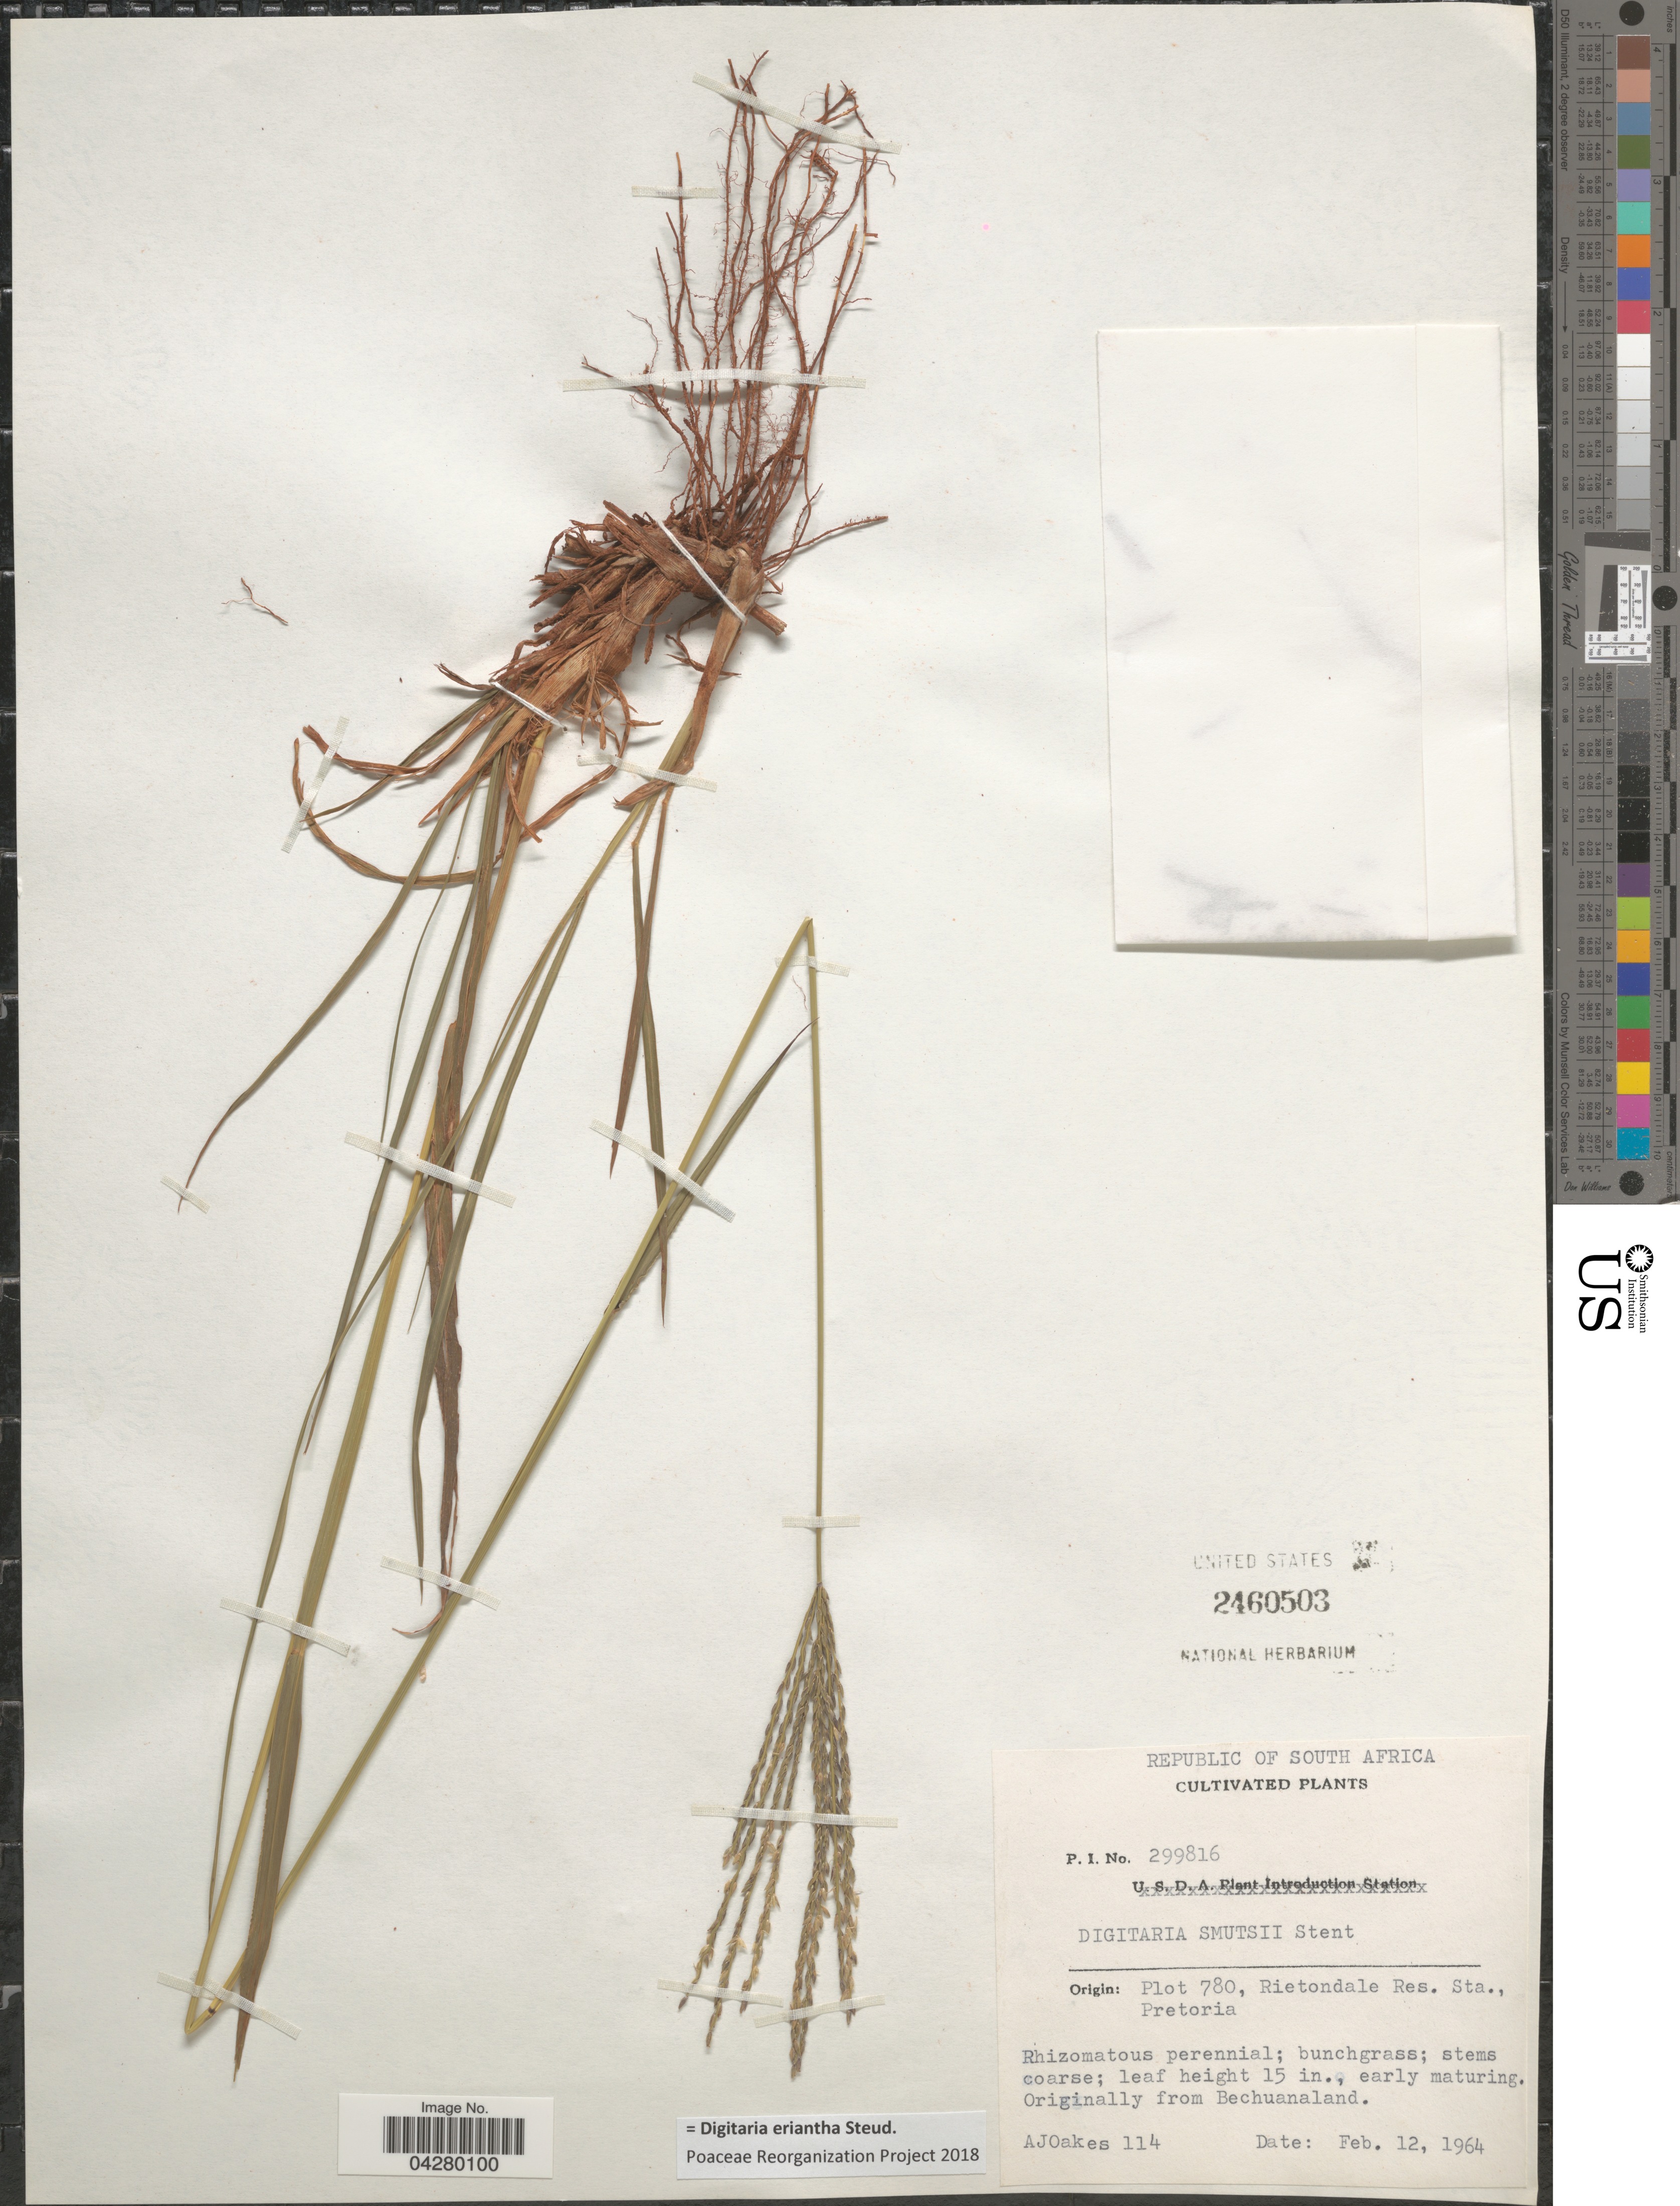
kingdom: Plantae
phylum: Tracheophyta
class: Liliopsida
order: Poales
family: Poaceae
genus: Digitaria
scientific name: Digitaria eriantha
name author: Steud.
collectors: A. Oakes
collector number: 114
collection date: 1964-02-12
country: South Africa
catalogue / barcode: US 2460503